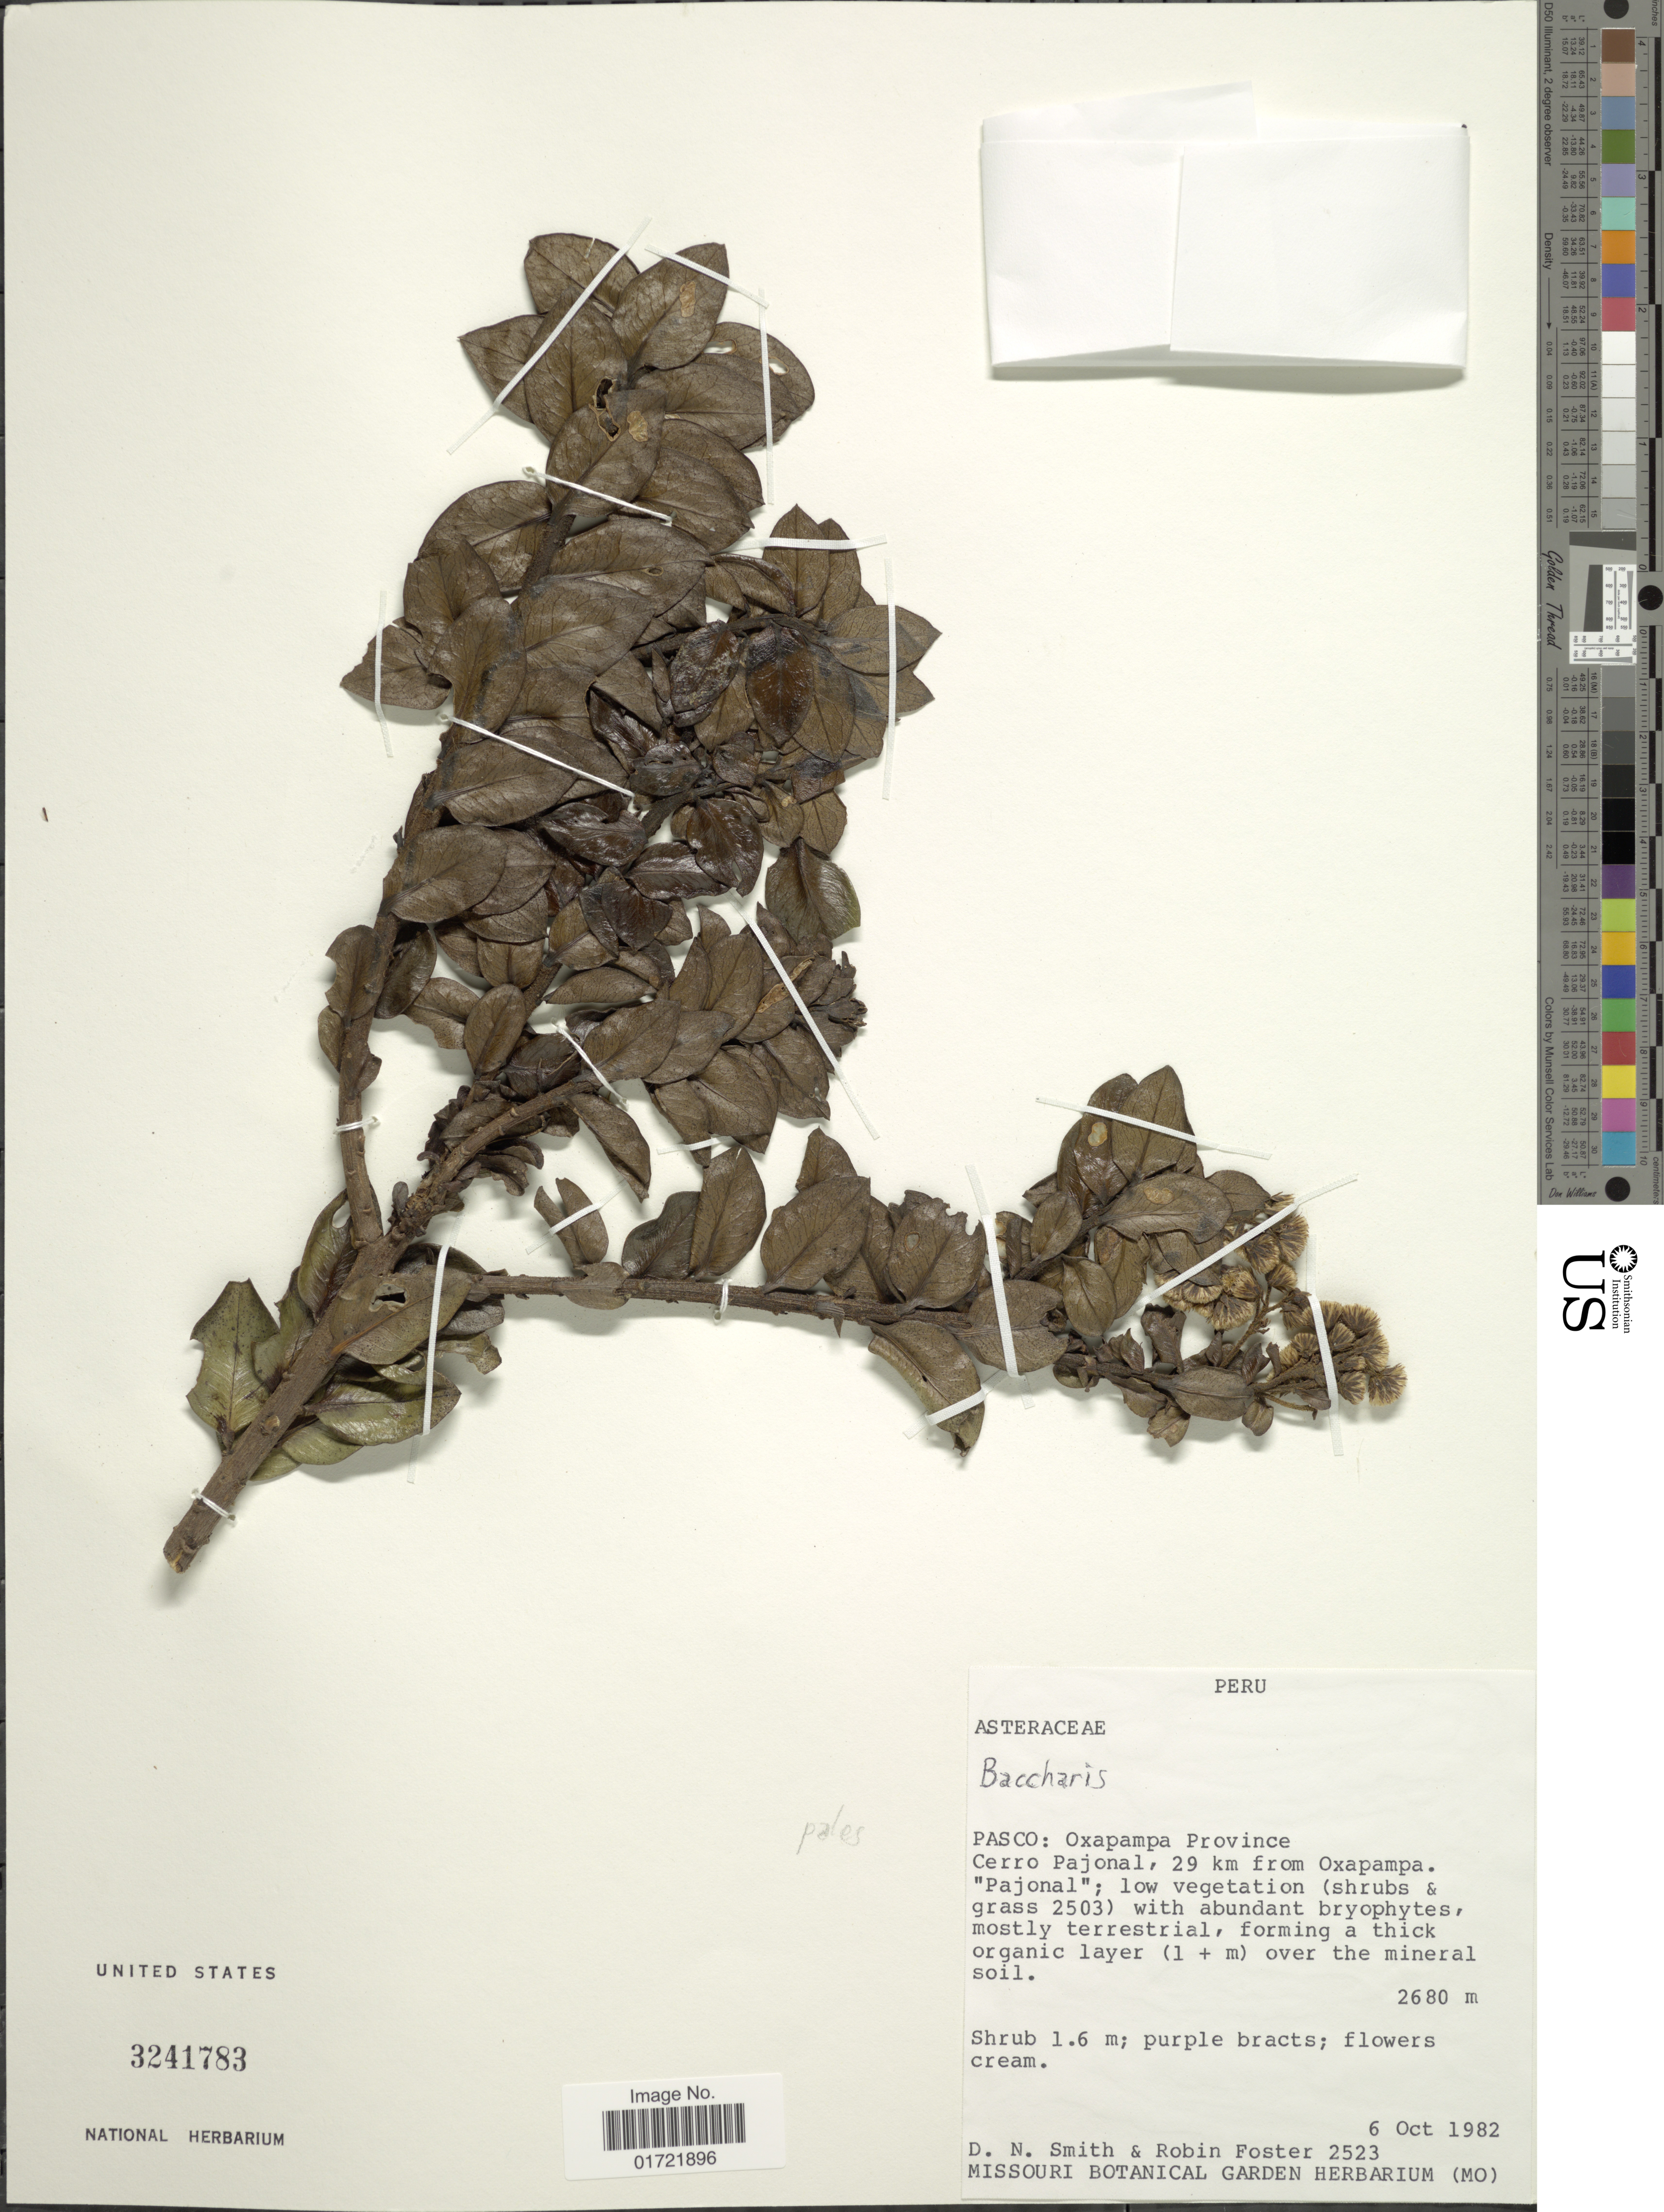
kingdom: Plantae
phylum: Tracheophyta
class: Magnoliopsida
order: Asterales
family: Asteraceae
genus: Baccharis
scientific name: Baccharis brachylaenoides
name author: DC.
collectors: D. Smith & R. B. Foster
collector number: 2523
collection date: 1982-10-06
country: Peru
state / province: Pasco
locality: Oxapampa Province. Cerro Pajonal, 29 km from Oxapampa.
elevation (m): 2680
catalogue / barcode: US 3241783